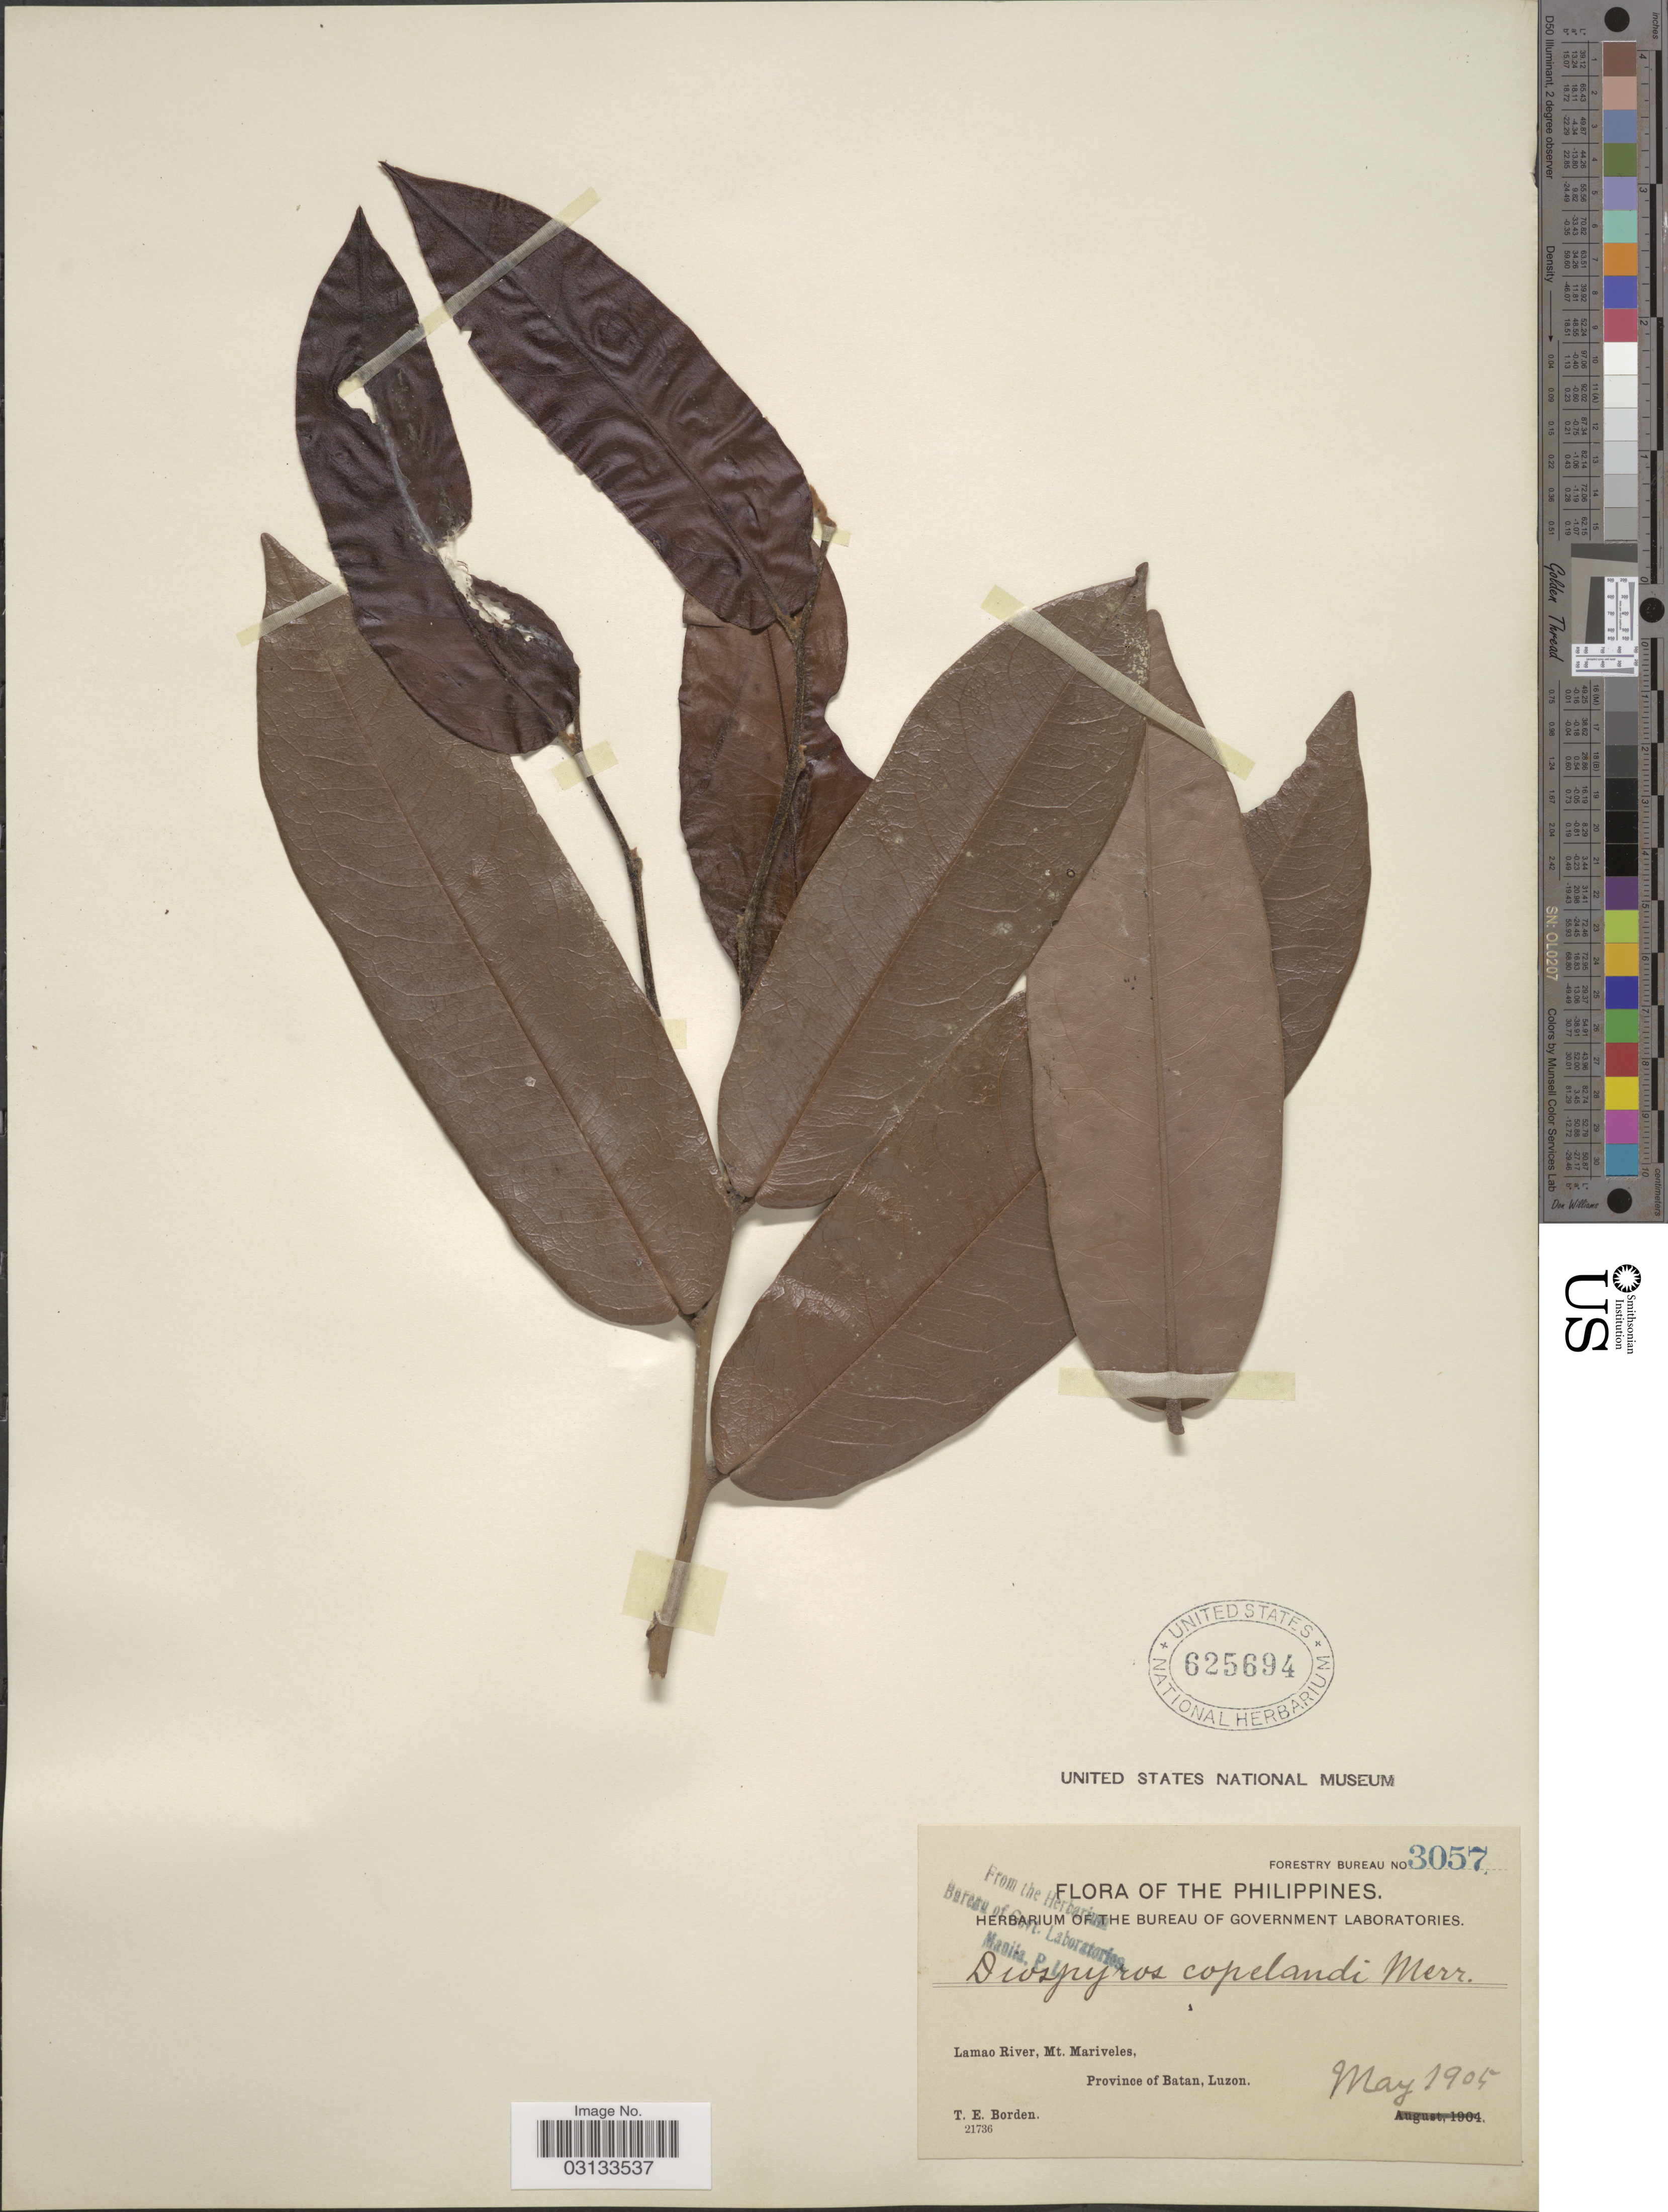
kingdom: Plantae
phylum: Tracheophyta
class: Magnoliopsida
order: Ericales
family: Ebenaceae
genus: Diospyros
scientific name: Diospyros copelandii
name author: Merr.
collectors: T. E. Borden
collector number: Forestry Bureau 3057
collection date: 1905-05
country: Philippines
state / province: Cagayan Valley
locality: Lamao River, Mt. Mariveles, Province of Batan, Luzon.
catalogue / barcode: US 625694